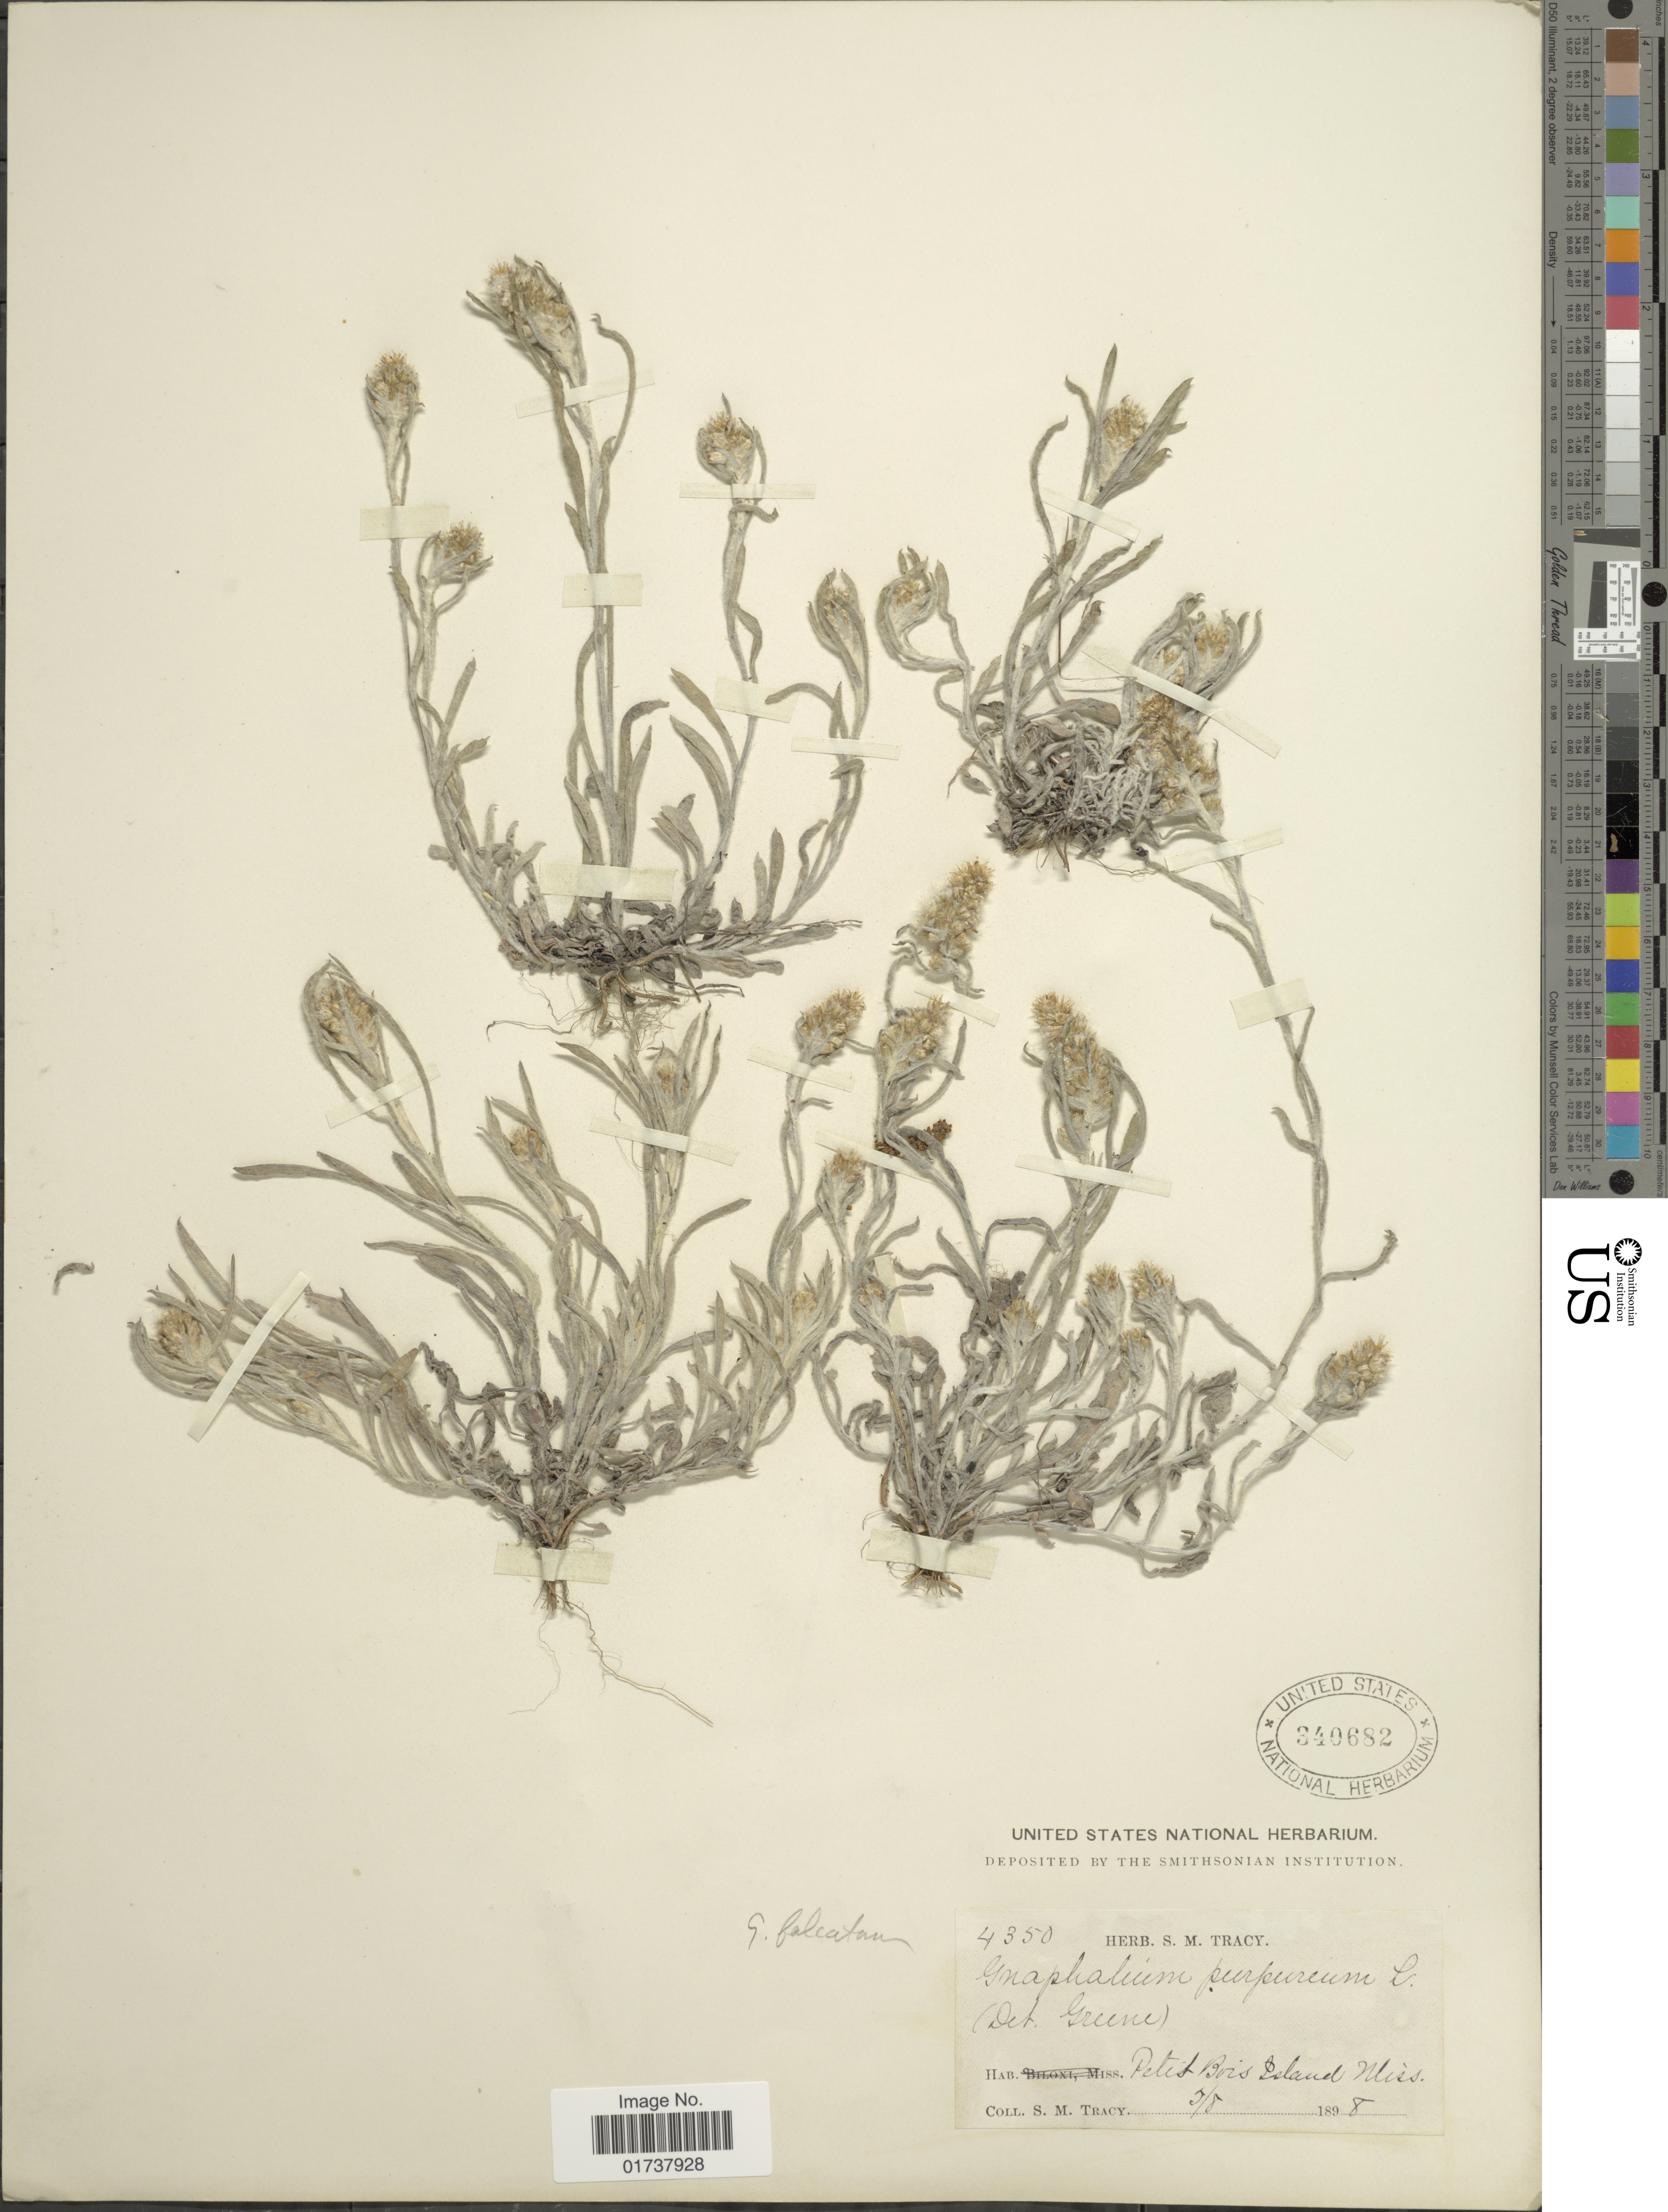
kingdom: Plantae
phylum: Tracheophyta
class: Magnoliopsida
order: Asterales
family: Asteraceae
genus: Gamochaeta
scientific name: Gamochaeta falcata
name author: (Lam.) Cabrera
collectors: S. M. Tracy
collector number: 4350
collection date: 1898-05-08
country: United States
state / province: Mississippi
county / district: Jackson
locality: Petit Bois Island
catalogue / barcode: US 340682